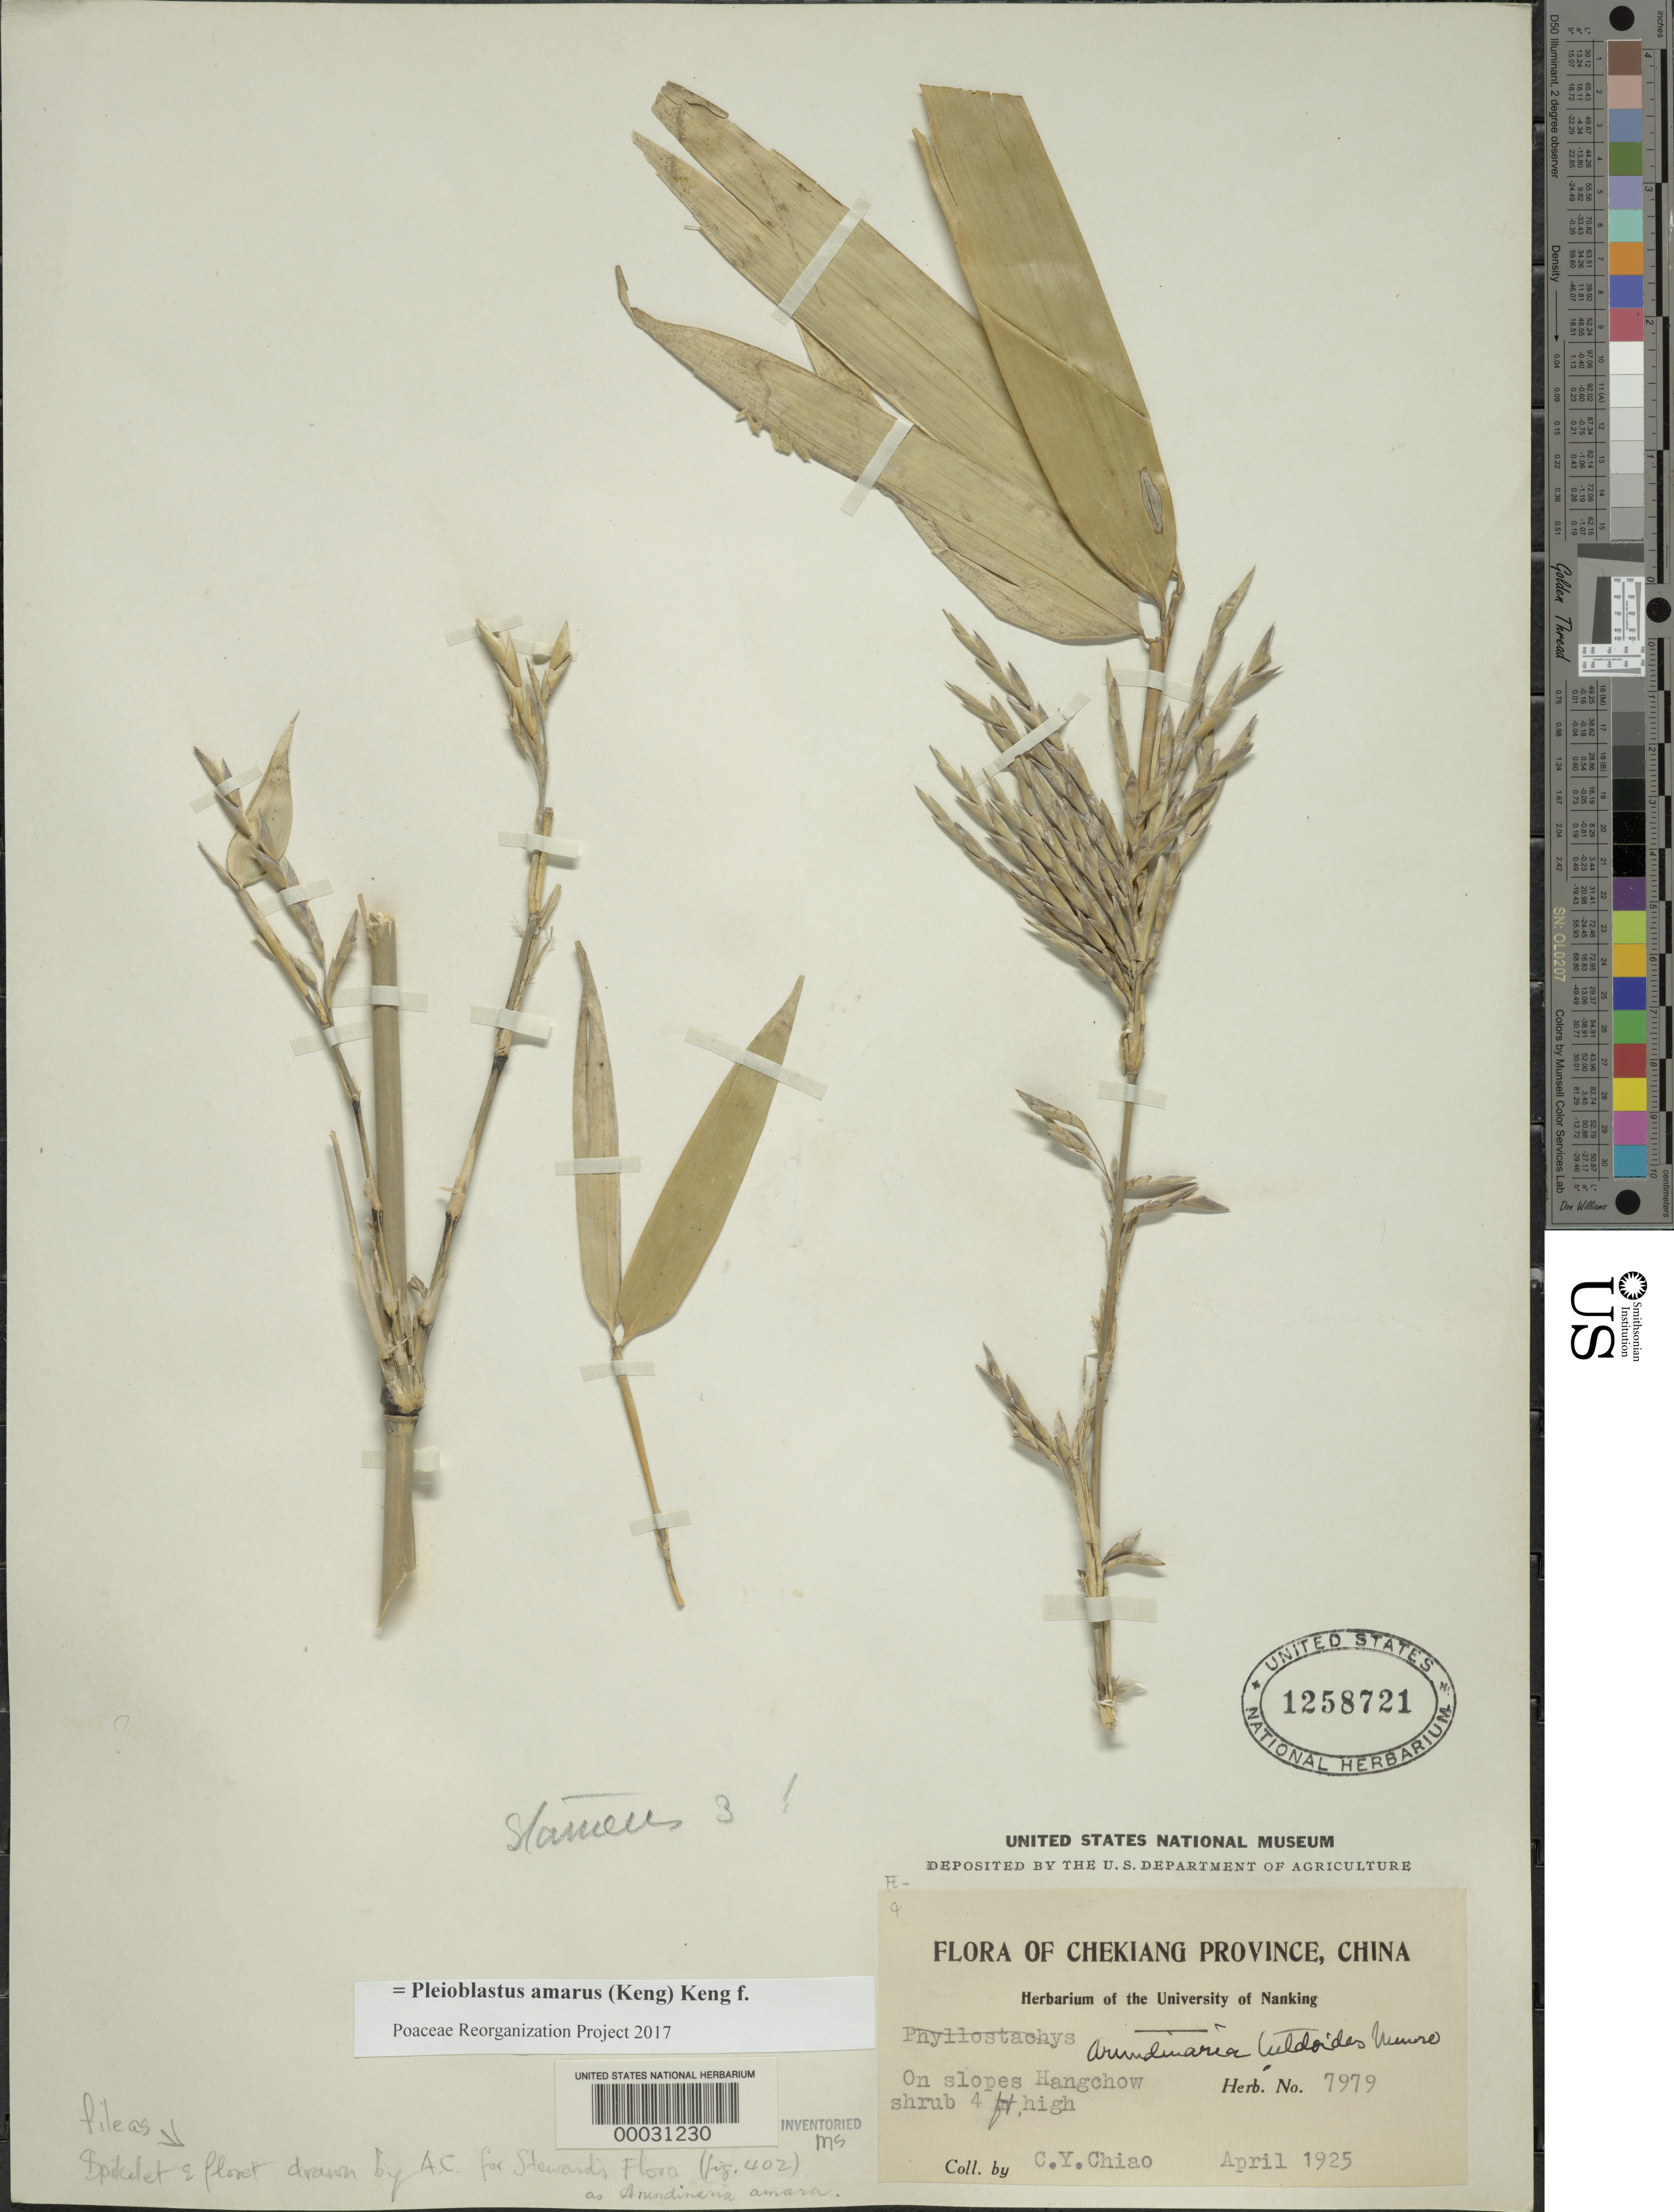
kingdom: Plantae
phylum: Tracheophyta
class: Liliopsida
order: Poales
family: Poaceae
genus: Pleioblastus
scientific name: Pleioblastus amarus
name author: (Keng) Keng f.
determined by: Poaceae Reorganization Project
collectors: C. Y. Chiao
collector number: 7979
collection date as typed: Apr 1925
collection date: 1925-04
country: China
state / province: Zhejiang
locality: Hangchow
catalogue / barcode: US 1258721